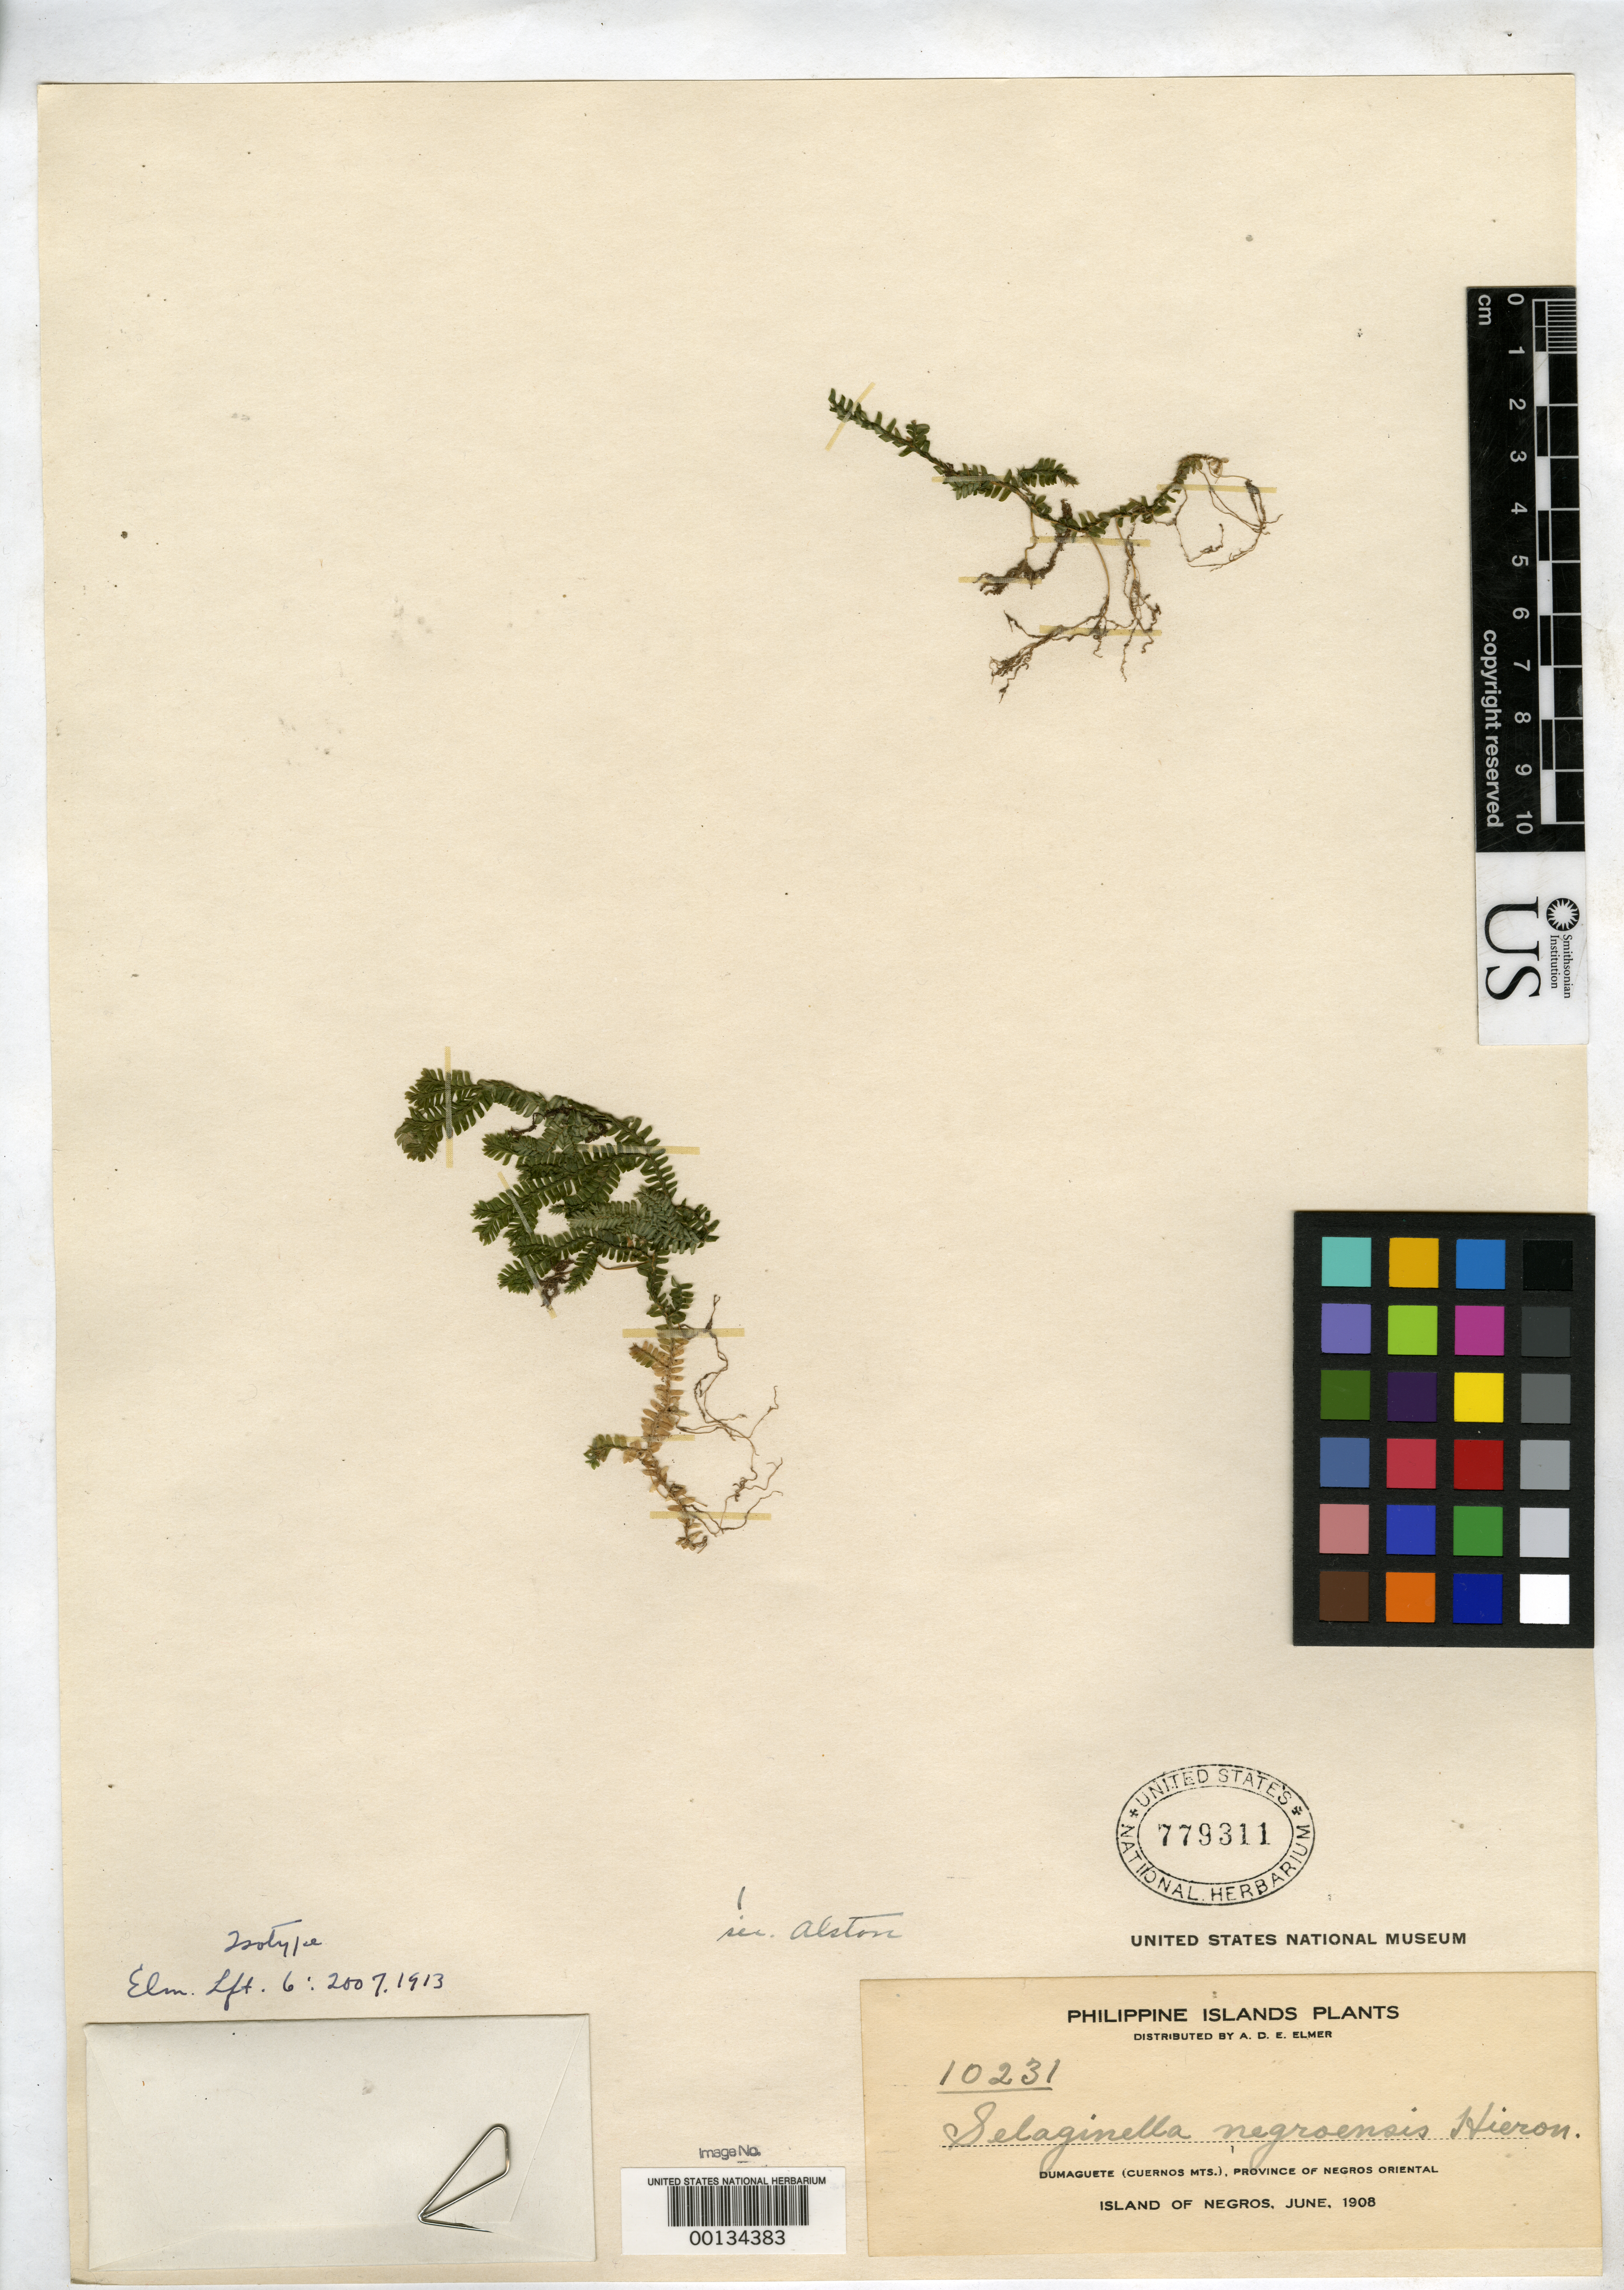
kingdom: Plantae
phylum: Tracheophyta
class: Lycopodiopsida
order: Selaginellales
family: Selaginellaceae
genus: Selaginella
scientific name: Selaginella negrosensis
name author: Hieron. in Elmer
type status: Isotype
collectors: A. D. E. Elmer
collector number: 10231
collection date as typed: Jun 1908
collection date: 1908-06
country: Philippines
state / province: Central Visayas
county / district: Negros Oriental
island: Negros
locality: Dumaguete, Cuernos Mountains.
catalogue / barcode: US 779311